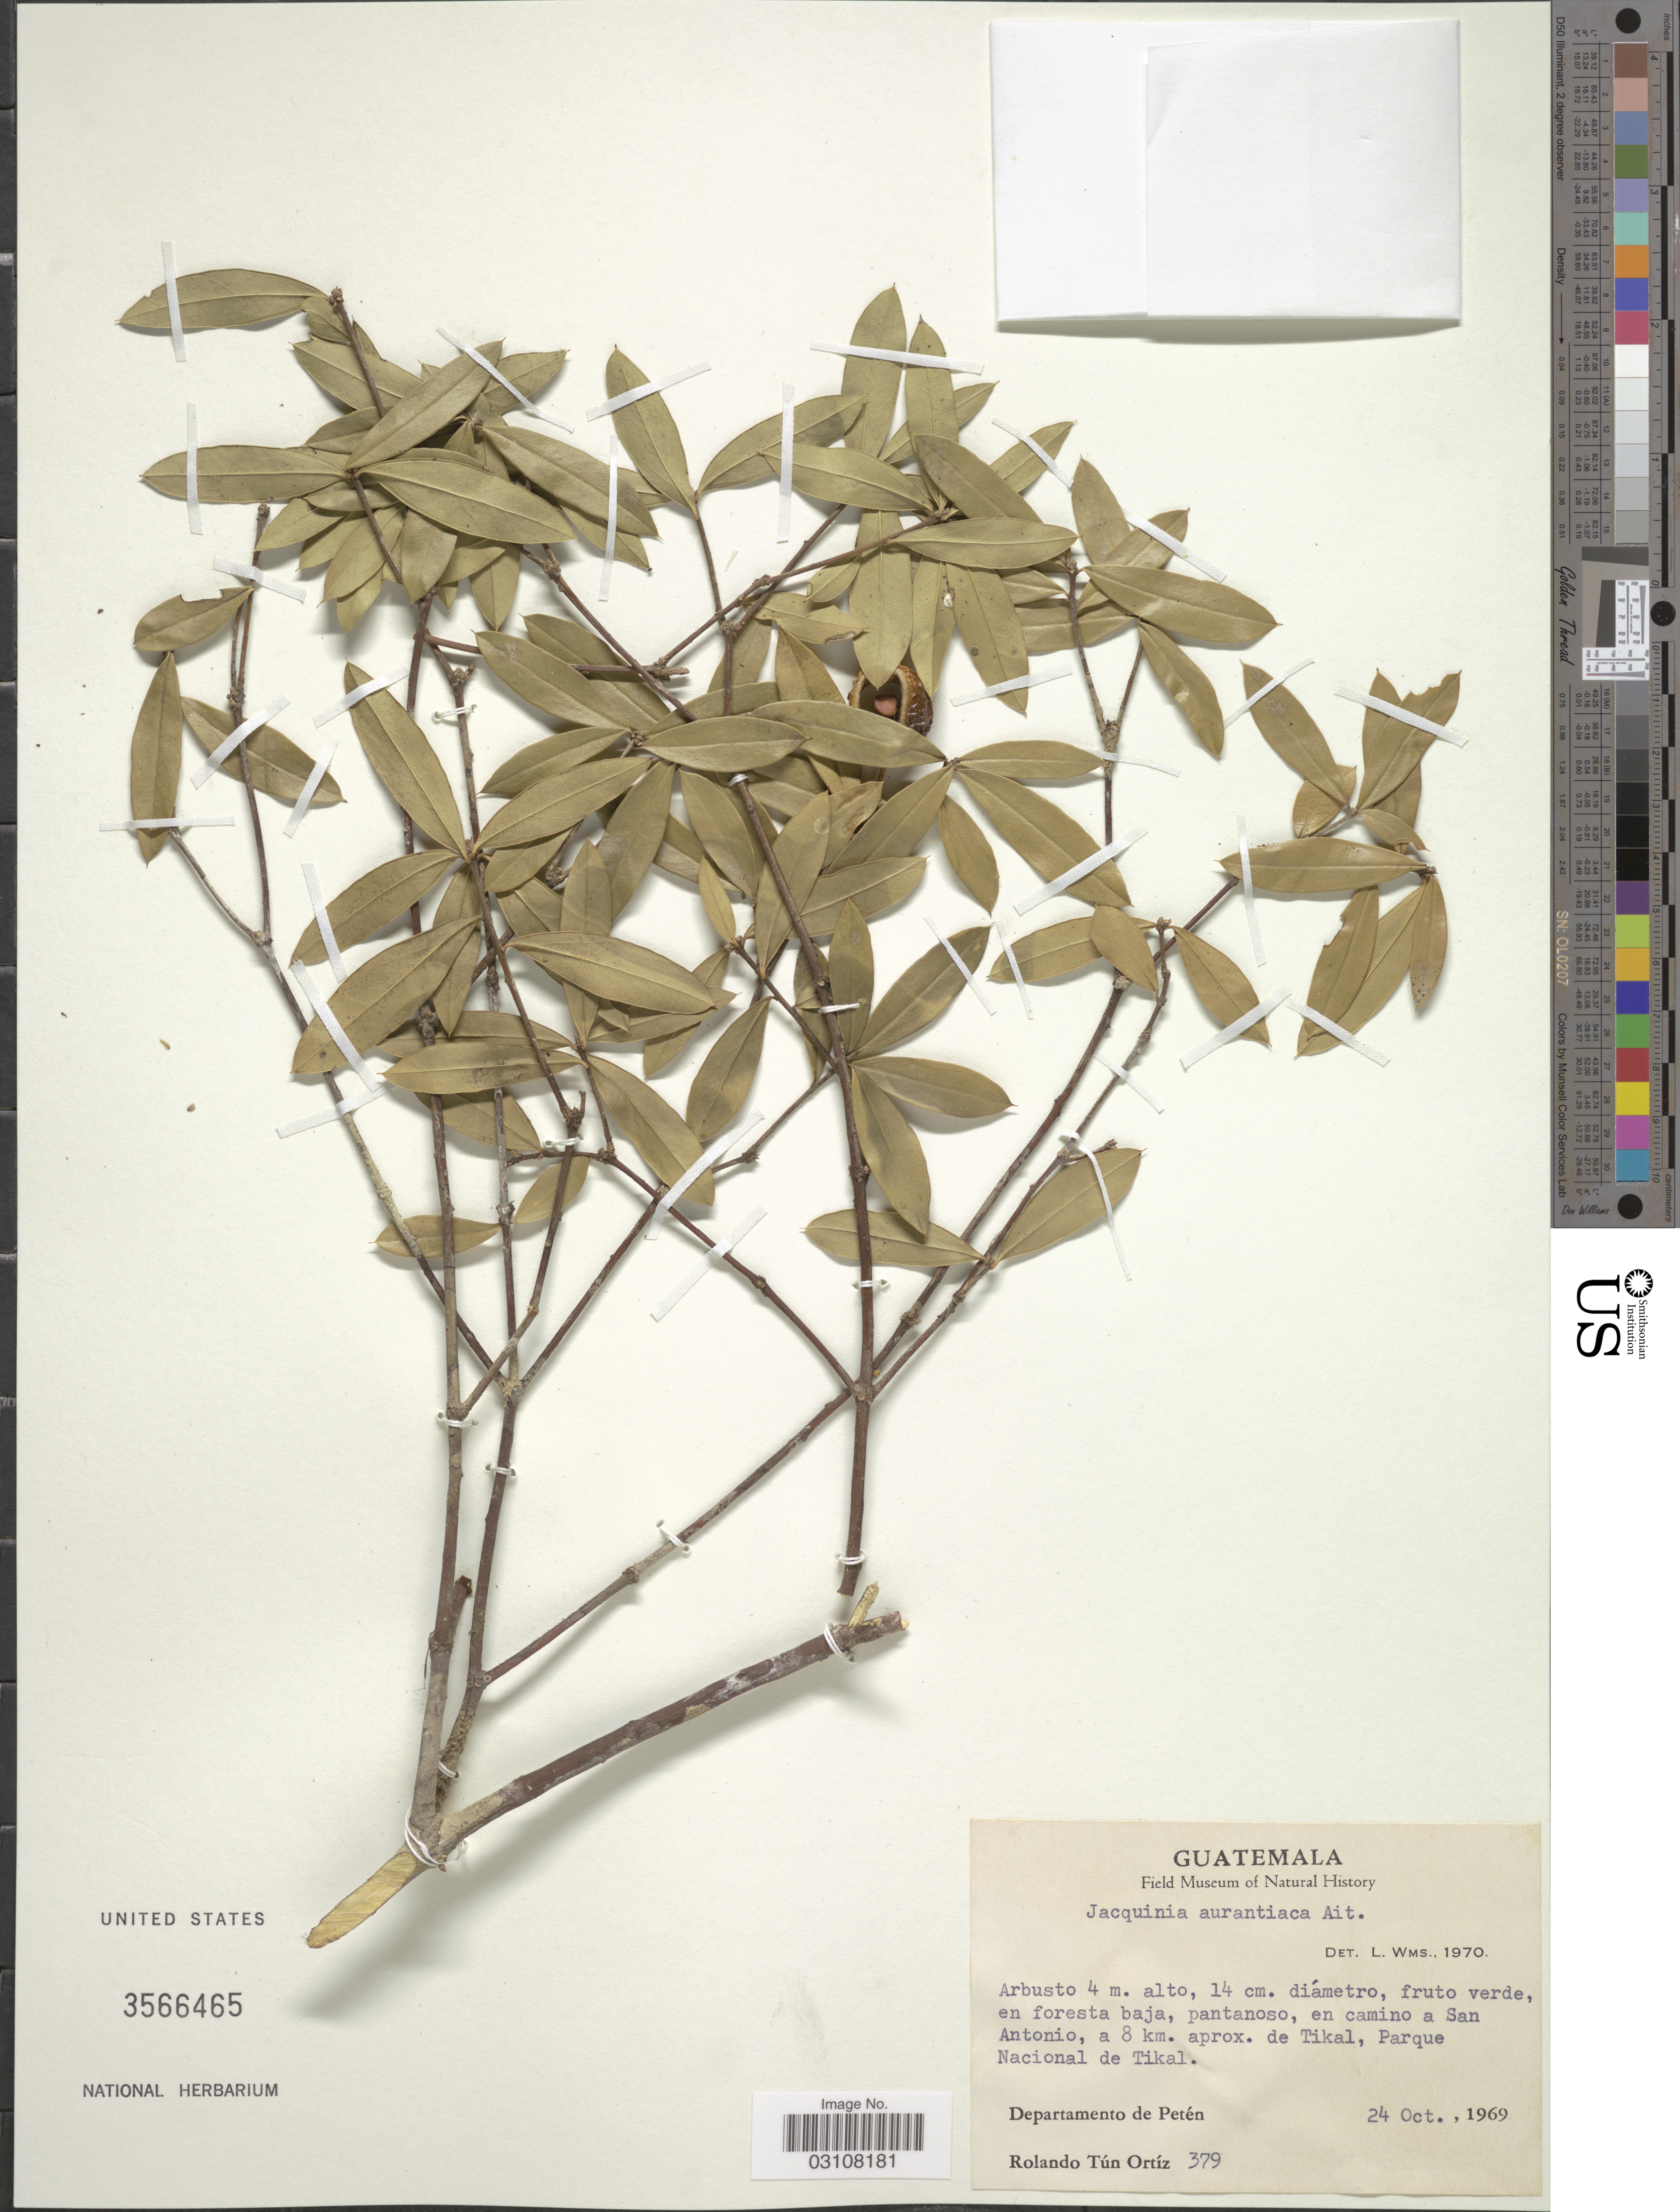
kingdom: Plantae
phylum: Tracheophyta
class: Magnoliopsida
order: Ericales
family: Primulaceae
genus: Jacquinia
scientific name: Jacquinia aurantiaca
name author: W.T. Aiton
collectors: R. Tún Ortíz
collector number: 379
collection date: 1969-10-24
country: Guatemala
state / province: El Petén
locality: En camino a San Antonio, a 8 km. aprox. de Tikal, Parque Nacional de Tikal. Departamento de Petén.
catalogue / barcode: US 3566465